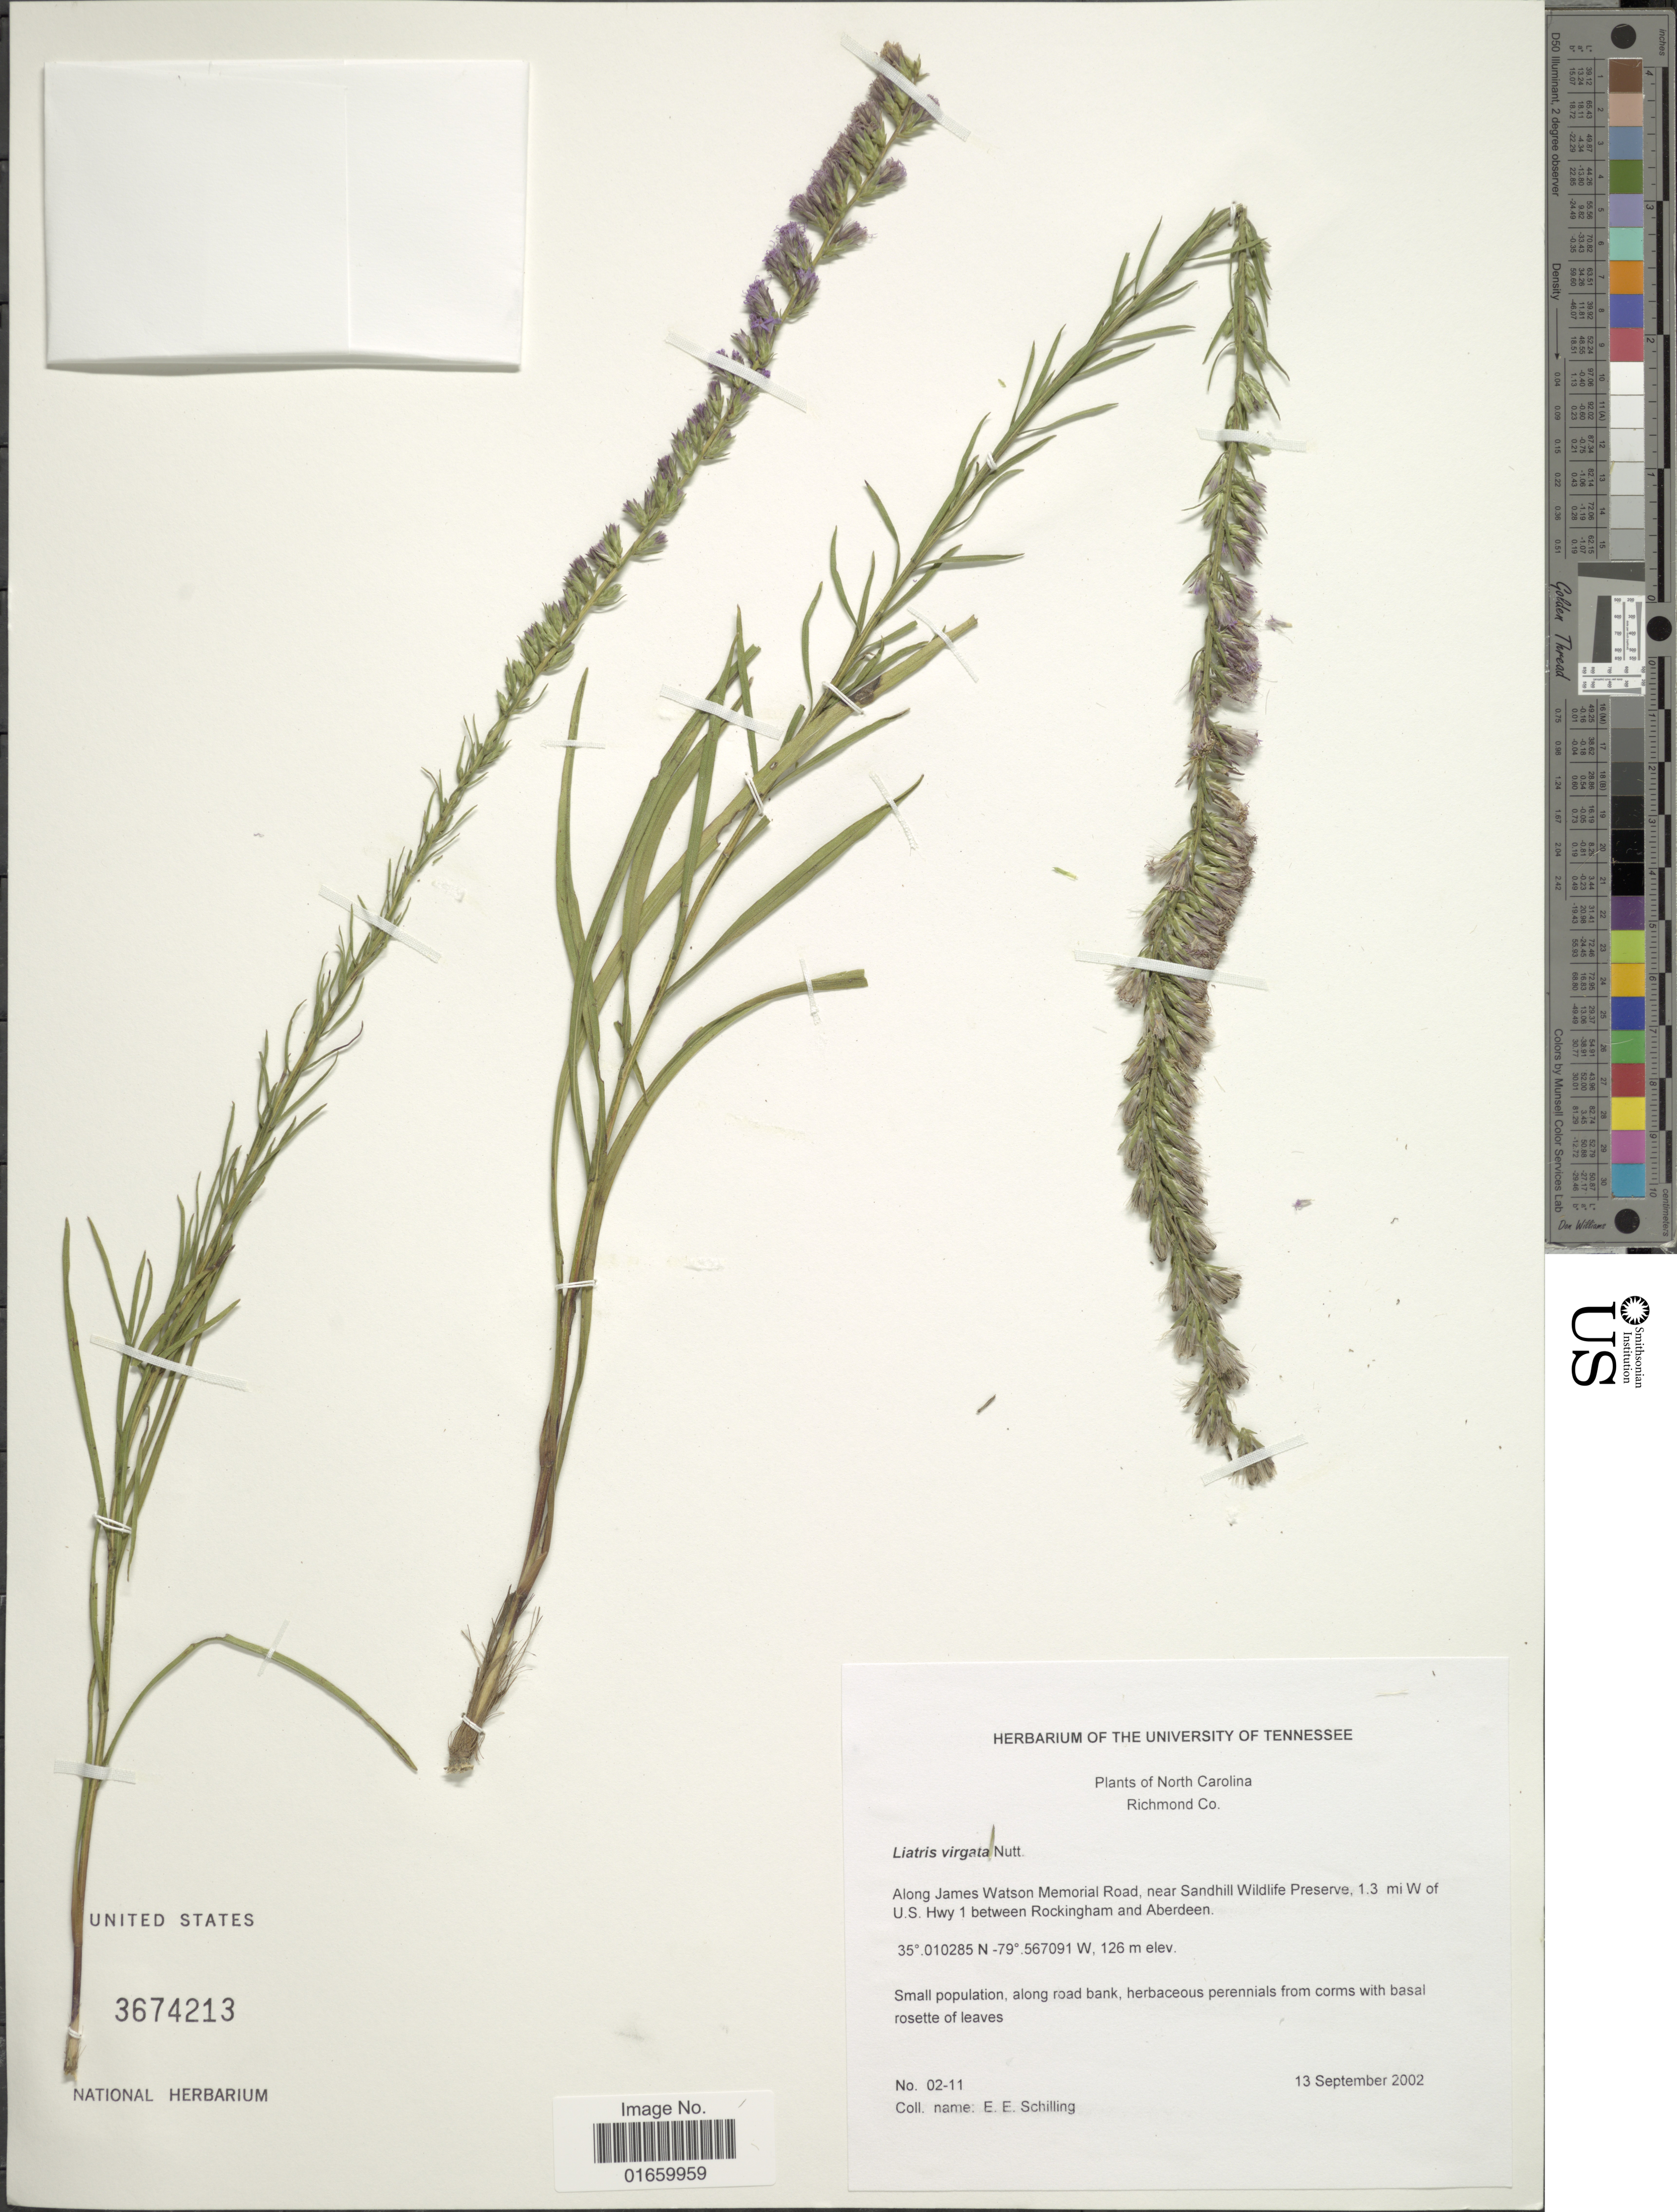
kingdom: Plantae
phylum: Tracheophyta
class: Magnoliopsida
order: Asterales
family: Asteraceae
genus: Liatris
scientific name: Liatris virgata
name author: Nutt.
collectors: E. E. Schilling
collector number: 02-11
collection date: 2002-09-13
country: United States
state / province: North Carolina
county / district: Richmond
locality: Along James Watson Memorial Road, near Sandhill Wildlife Preserve, 1.3 mi W of U. S. Hwy 1 between Rockingham and Aberdeen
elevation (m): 126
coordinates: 35 010285 N, -79 567091 W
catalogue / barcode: US 3674213